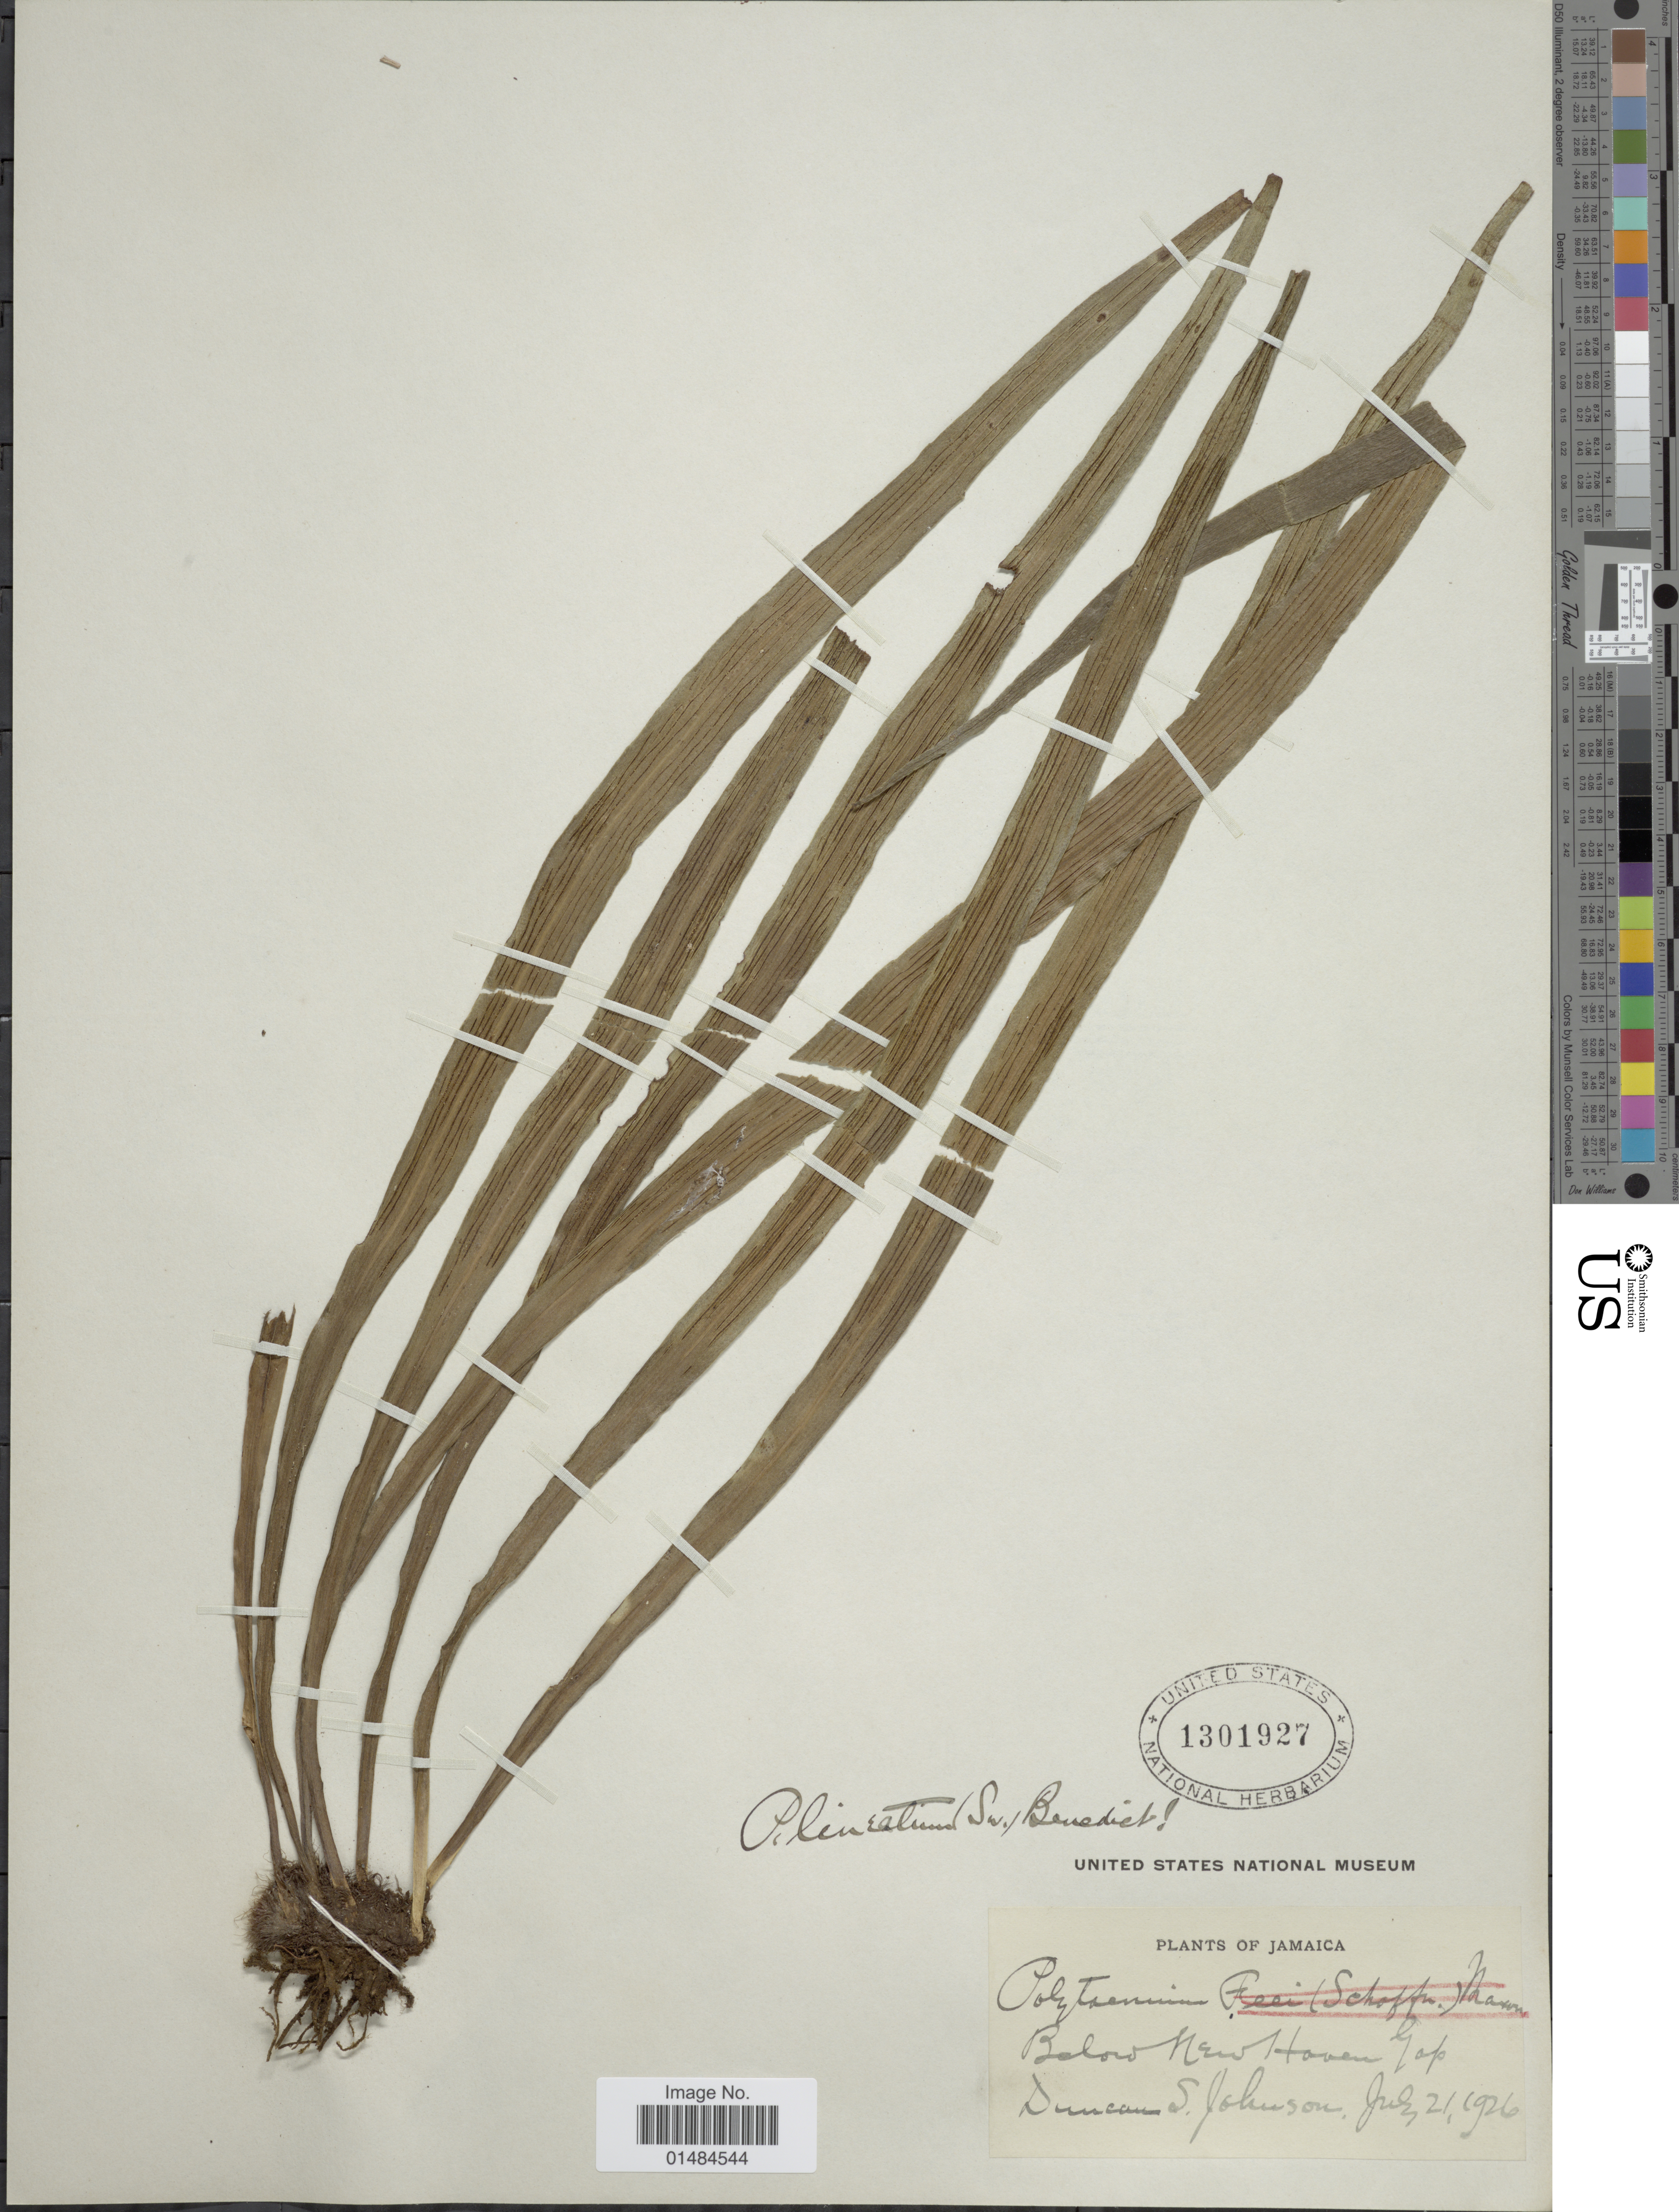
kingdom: Plantae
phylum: Tracheophyta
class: Polypodiopsida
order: Polypodiales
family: Pteridaceae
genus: Polytaenium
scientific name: Polytaenium lineatum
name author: (Sw.) J. Sm.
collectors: D. S. Johnson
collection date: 1926-07-21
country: Jamaica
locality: Below New Haven Gap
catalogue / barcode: US 1301927